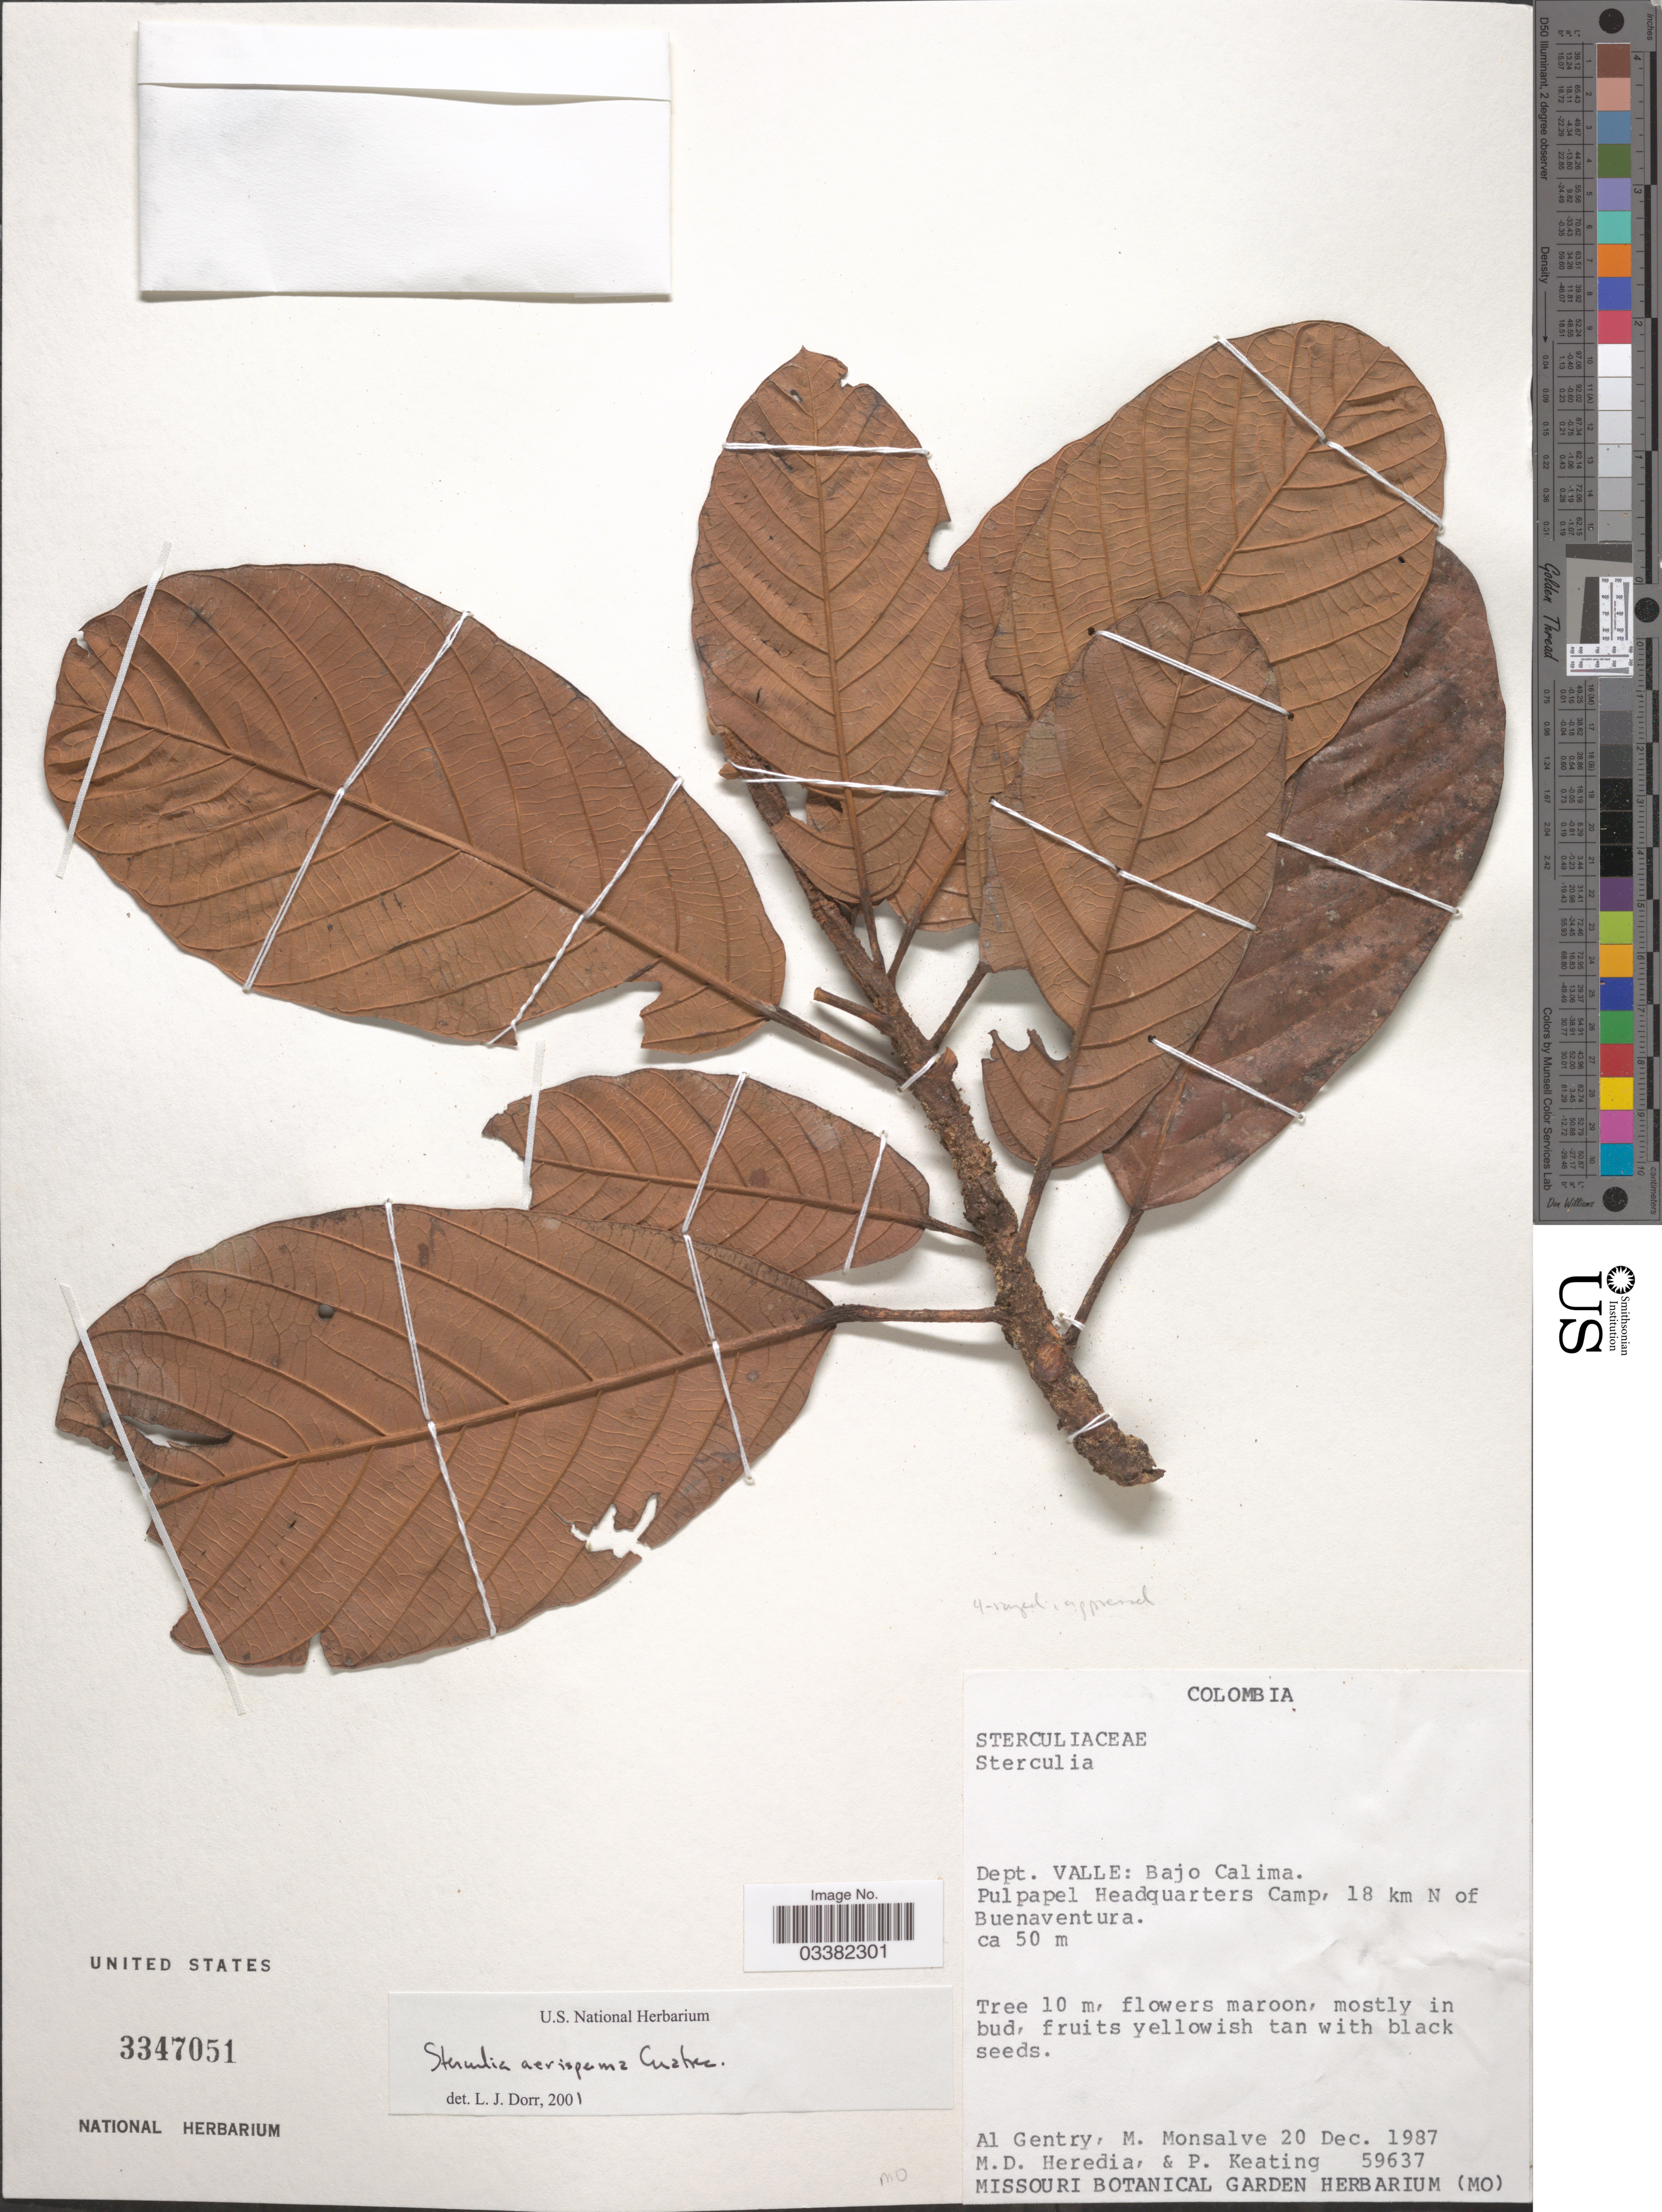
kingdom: Plantae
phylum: Tracheophyta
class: Magnoliopsida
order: Malvales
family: Malvaceae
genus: Sterculia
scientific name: Sterculia aerisperma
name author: Cuatrec.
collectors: A. H. Gentry, M. Monsalve, M. Heredia & P. Keating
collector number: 59637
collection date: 1987-12-20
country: Colombia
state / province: Valle del Cauca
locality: Dept. Valle: Bajo Calima. Pulpapel Headquarters Camp, 18 km N of Buenaventura.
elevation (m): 50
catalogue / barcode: US 3347051